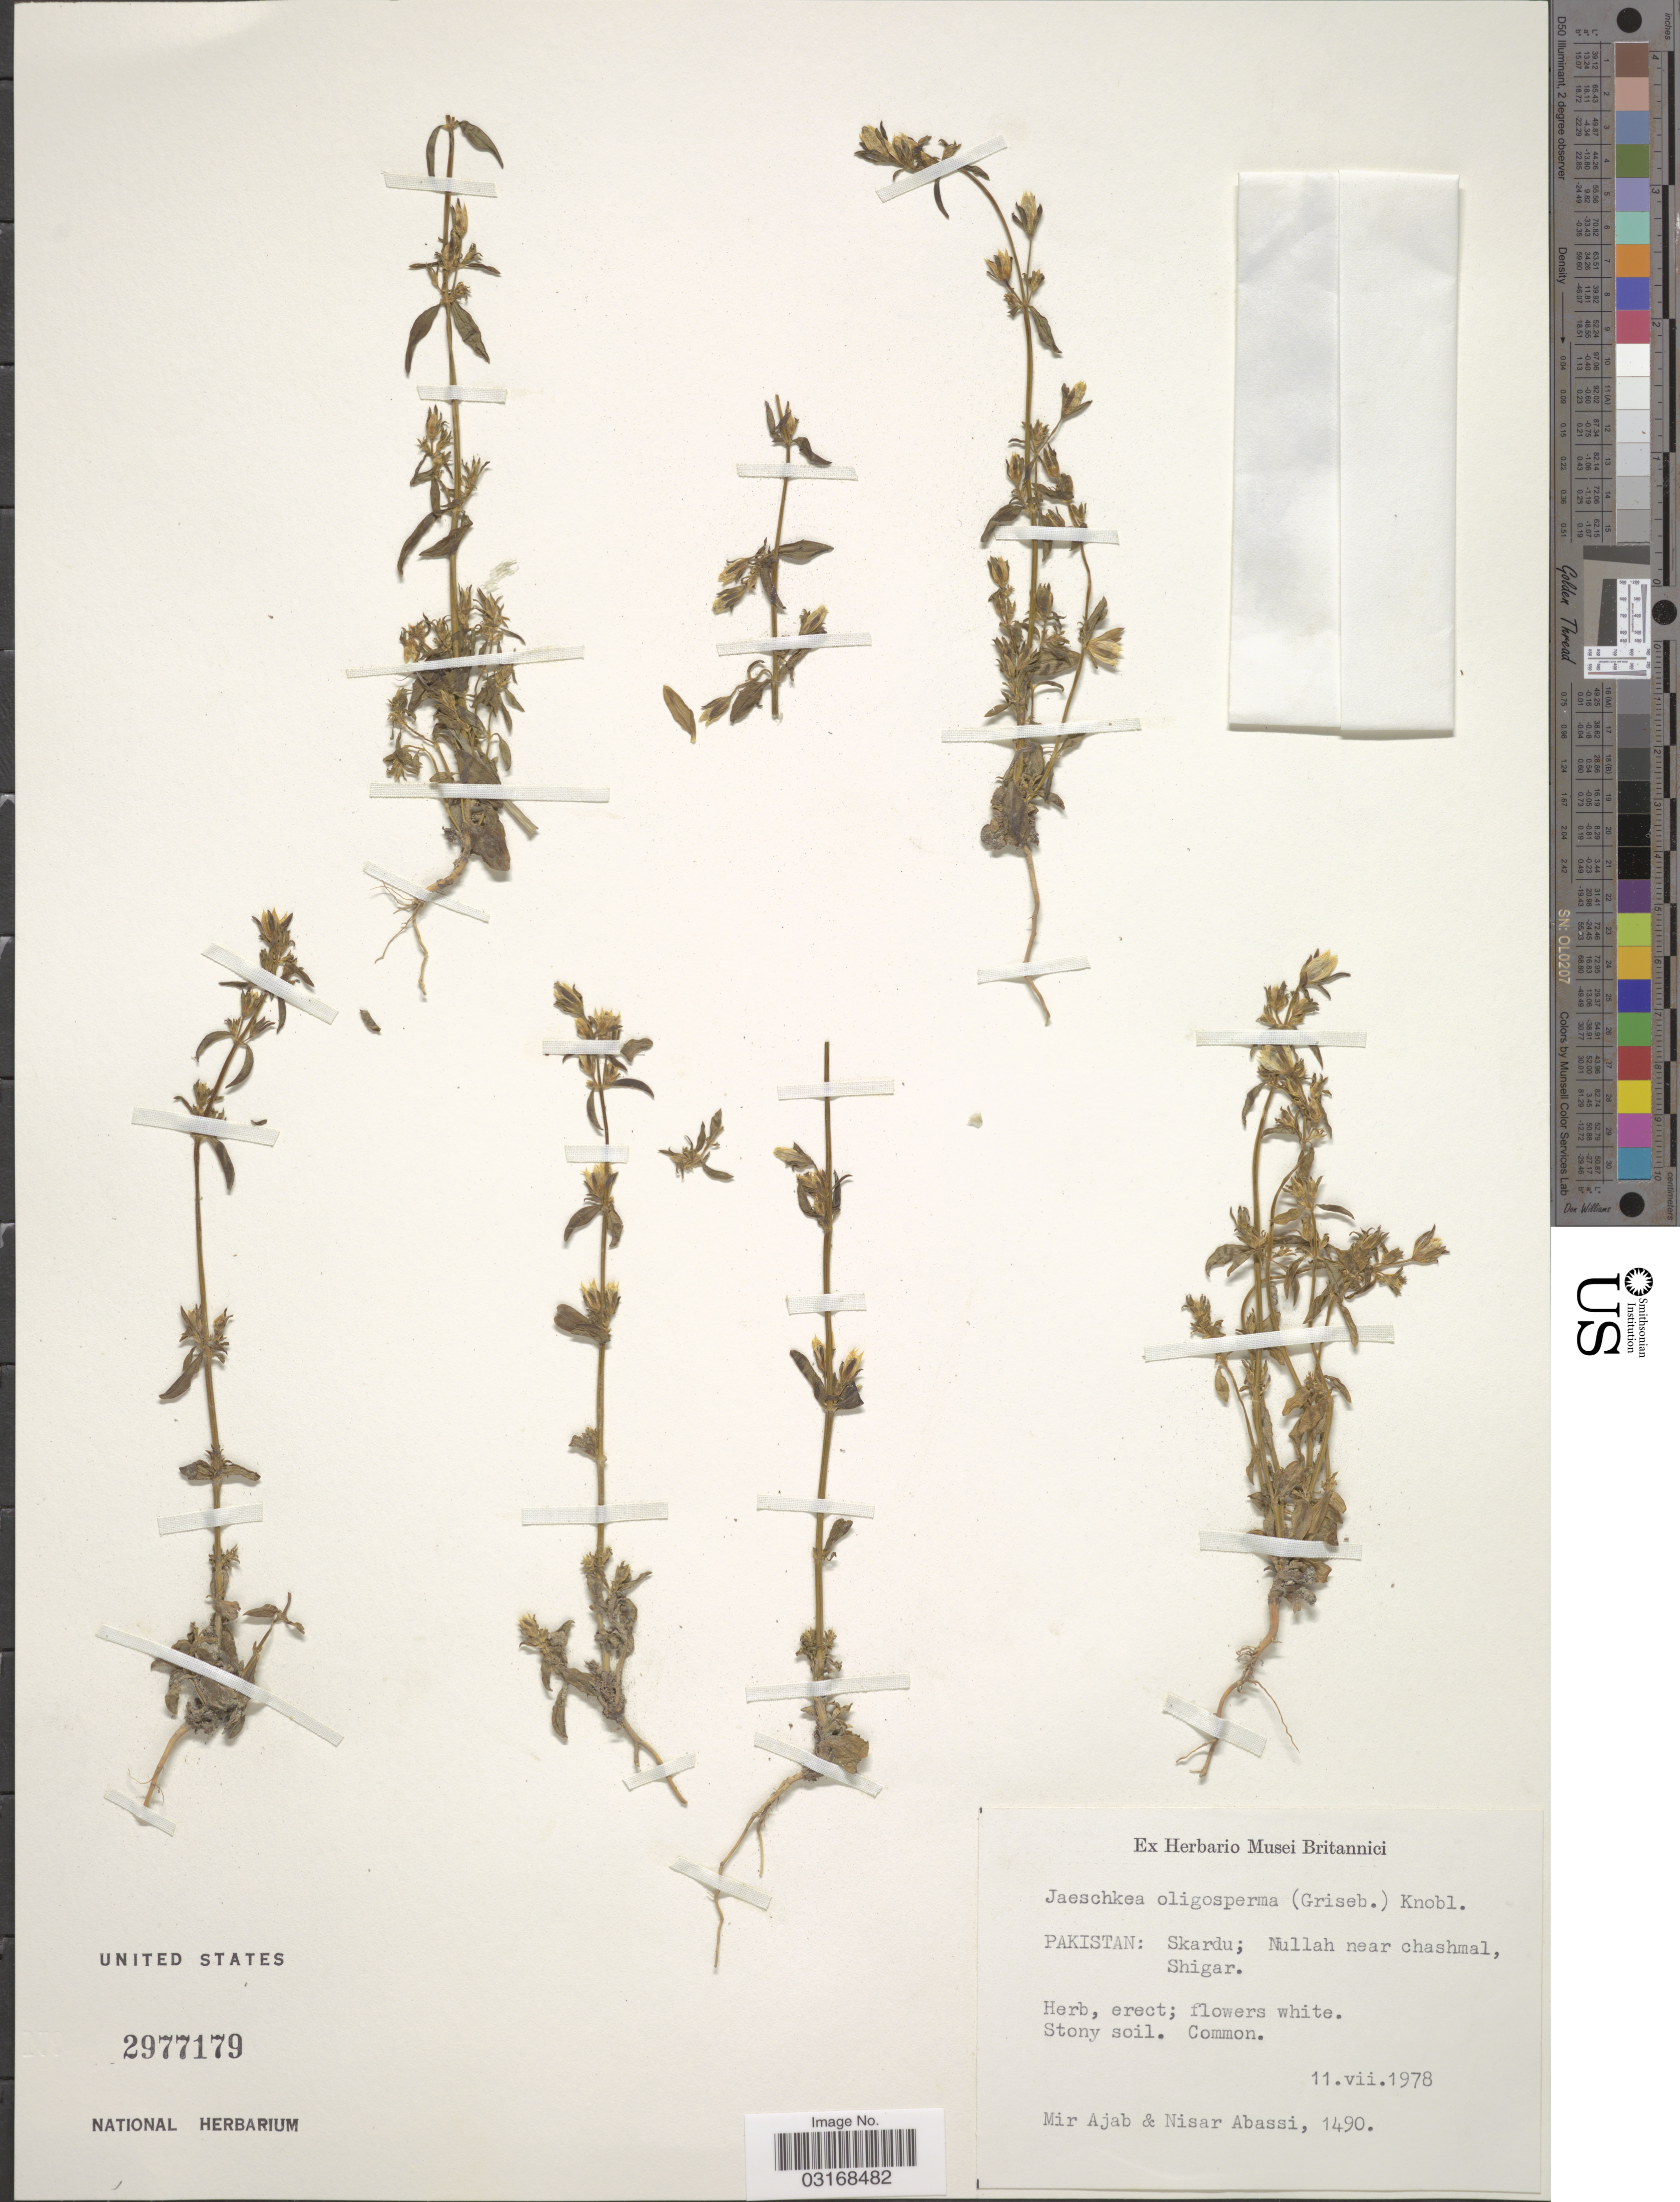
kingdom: Plantae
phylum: Tracheophyta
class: Magnoliopsida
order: Gentianales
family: Gentianaceae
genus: Jaeschkea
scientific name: Jaeschkea oligosperma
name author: Knobl.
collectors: M. Ajab & N. Abassi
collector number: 1490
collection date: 1978-07-11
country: Pakistan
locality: Skardu; Nullah near chashmal, Shigar.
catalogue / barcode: US 2977179